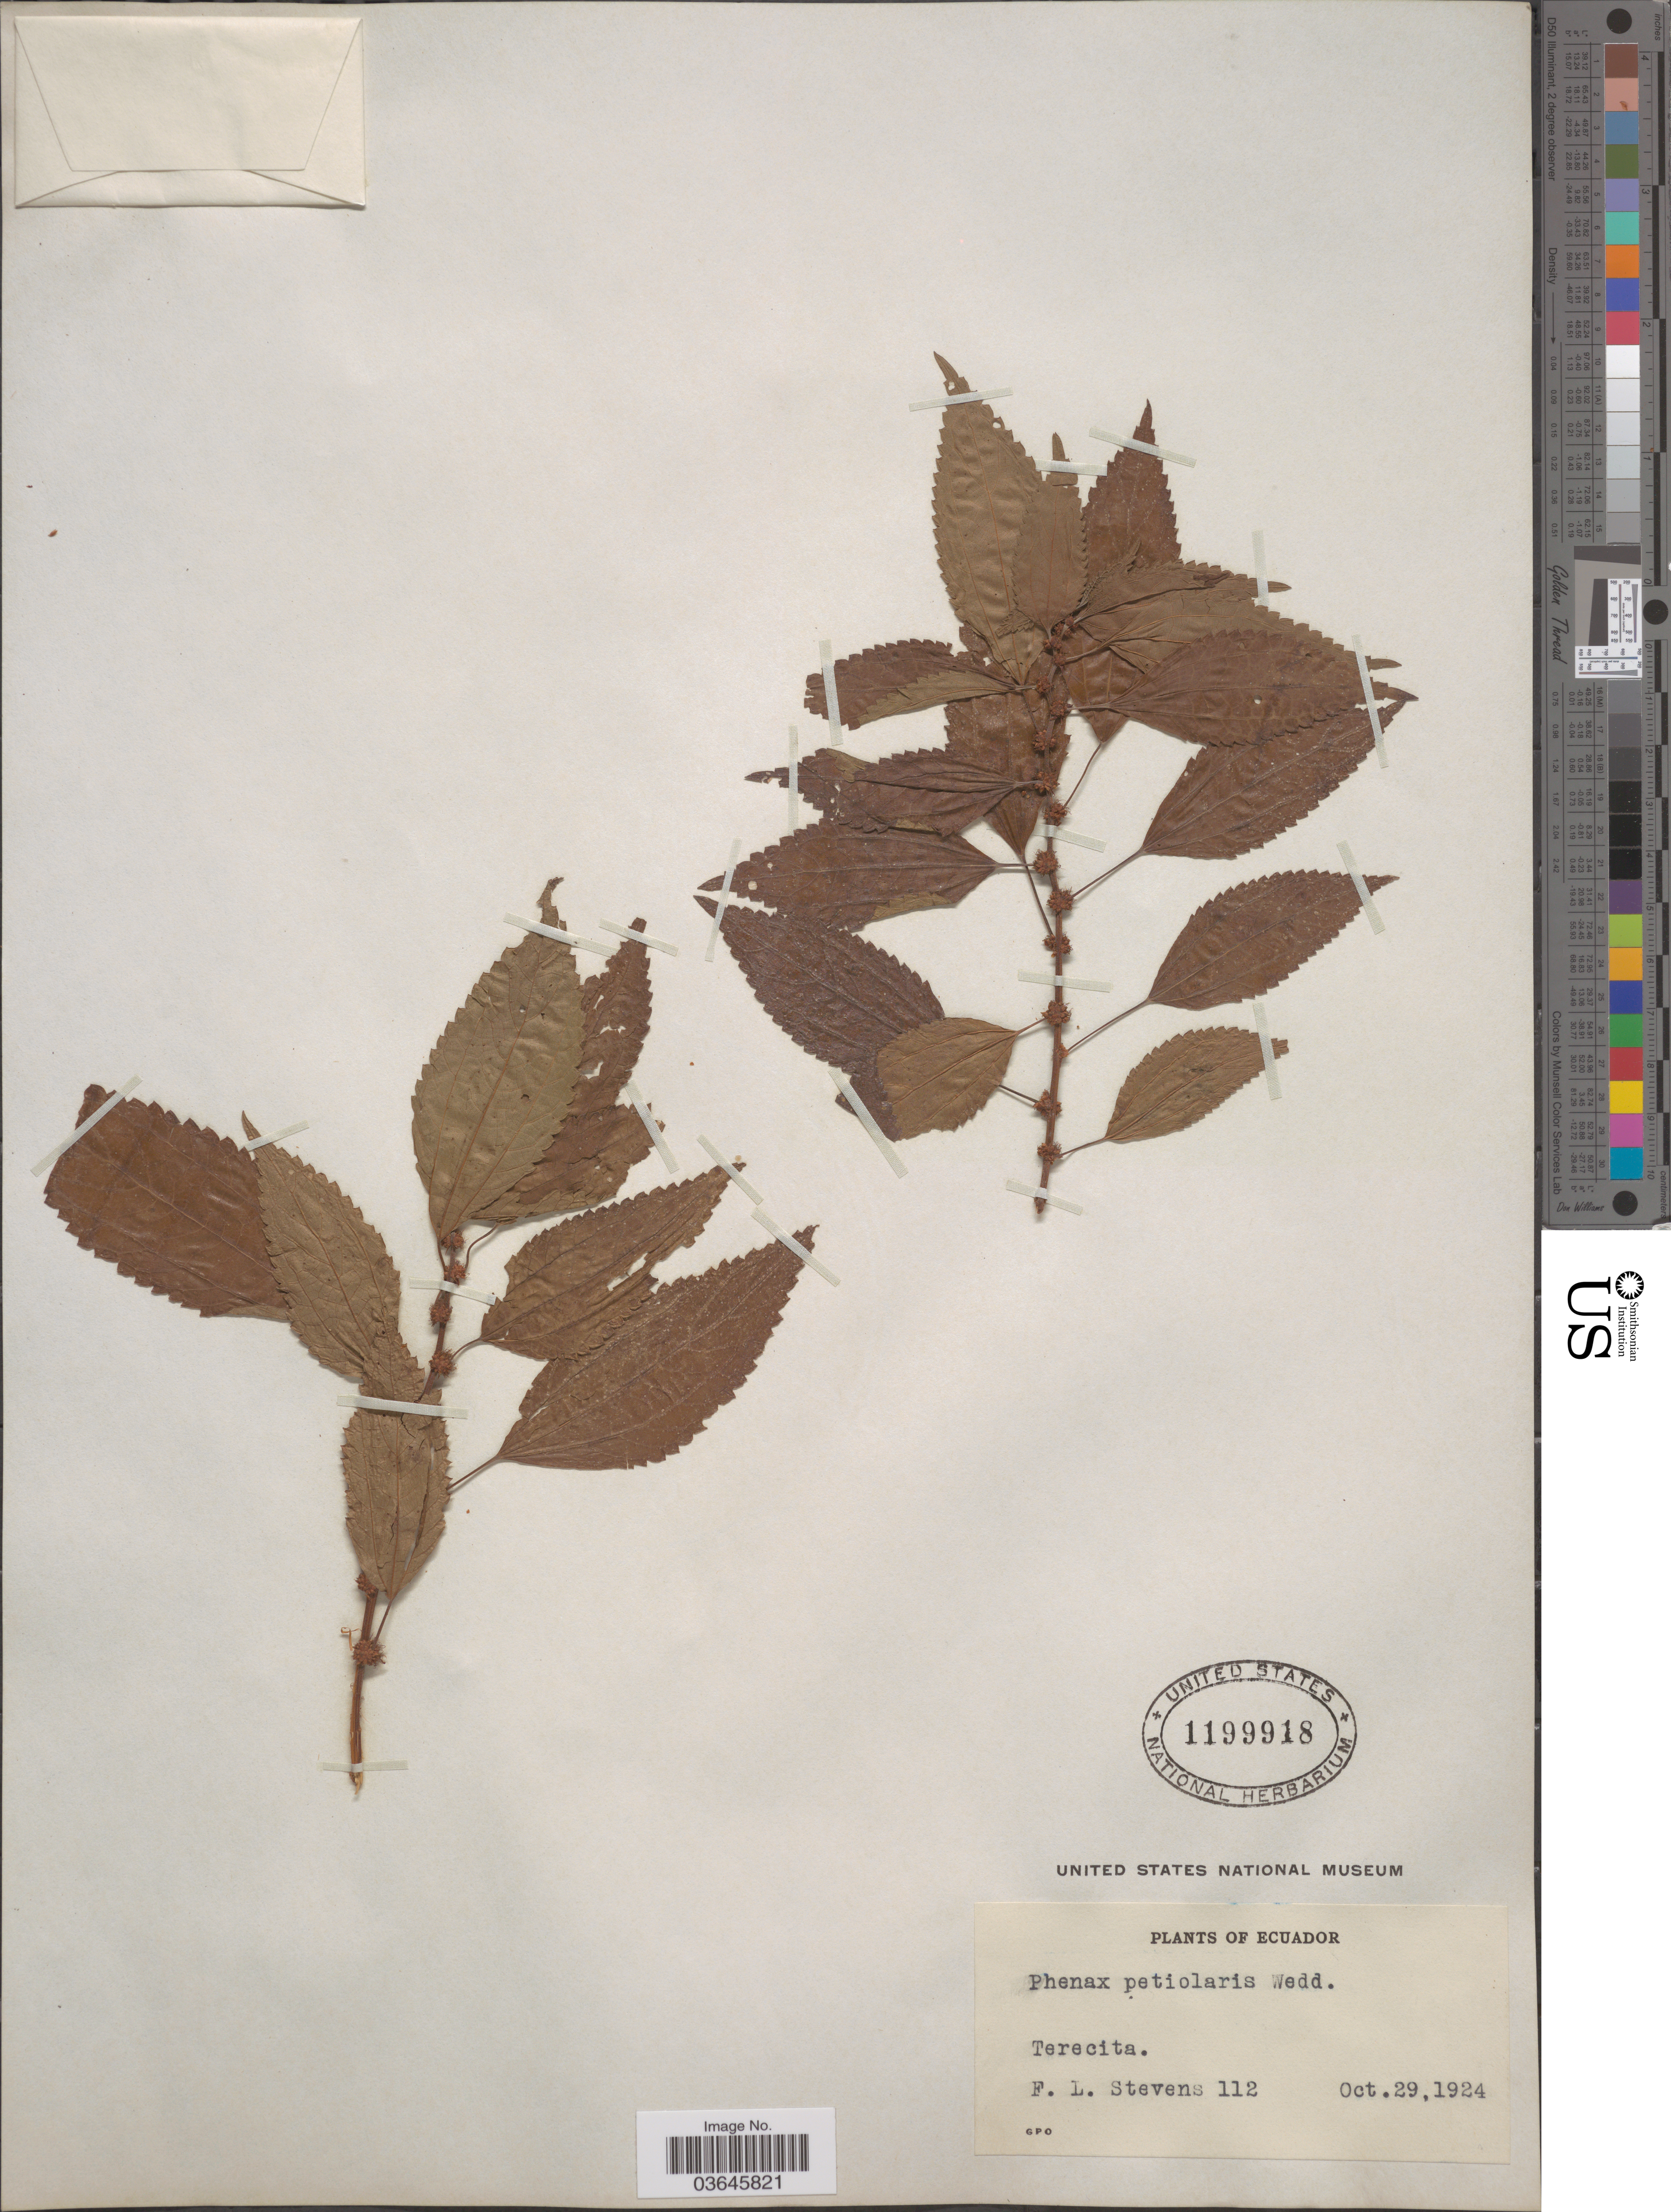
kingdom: Plantae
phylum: Tracheophyta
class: Magnoliopsida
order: Rosales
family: Urticaceae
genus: Phenax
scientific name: Phenax petiolaris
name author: Wedd.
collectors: F. L. Stevens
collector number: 112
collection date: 1924-10-29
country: Ecuador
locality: Terecita.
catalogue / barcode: US 1199918